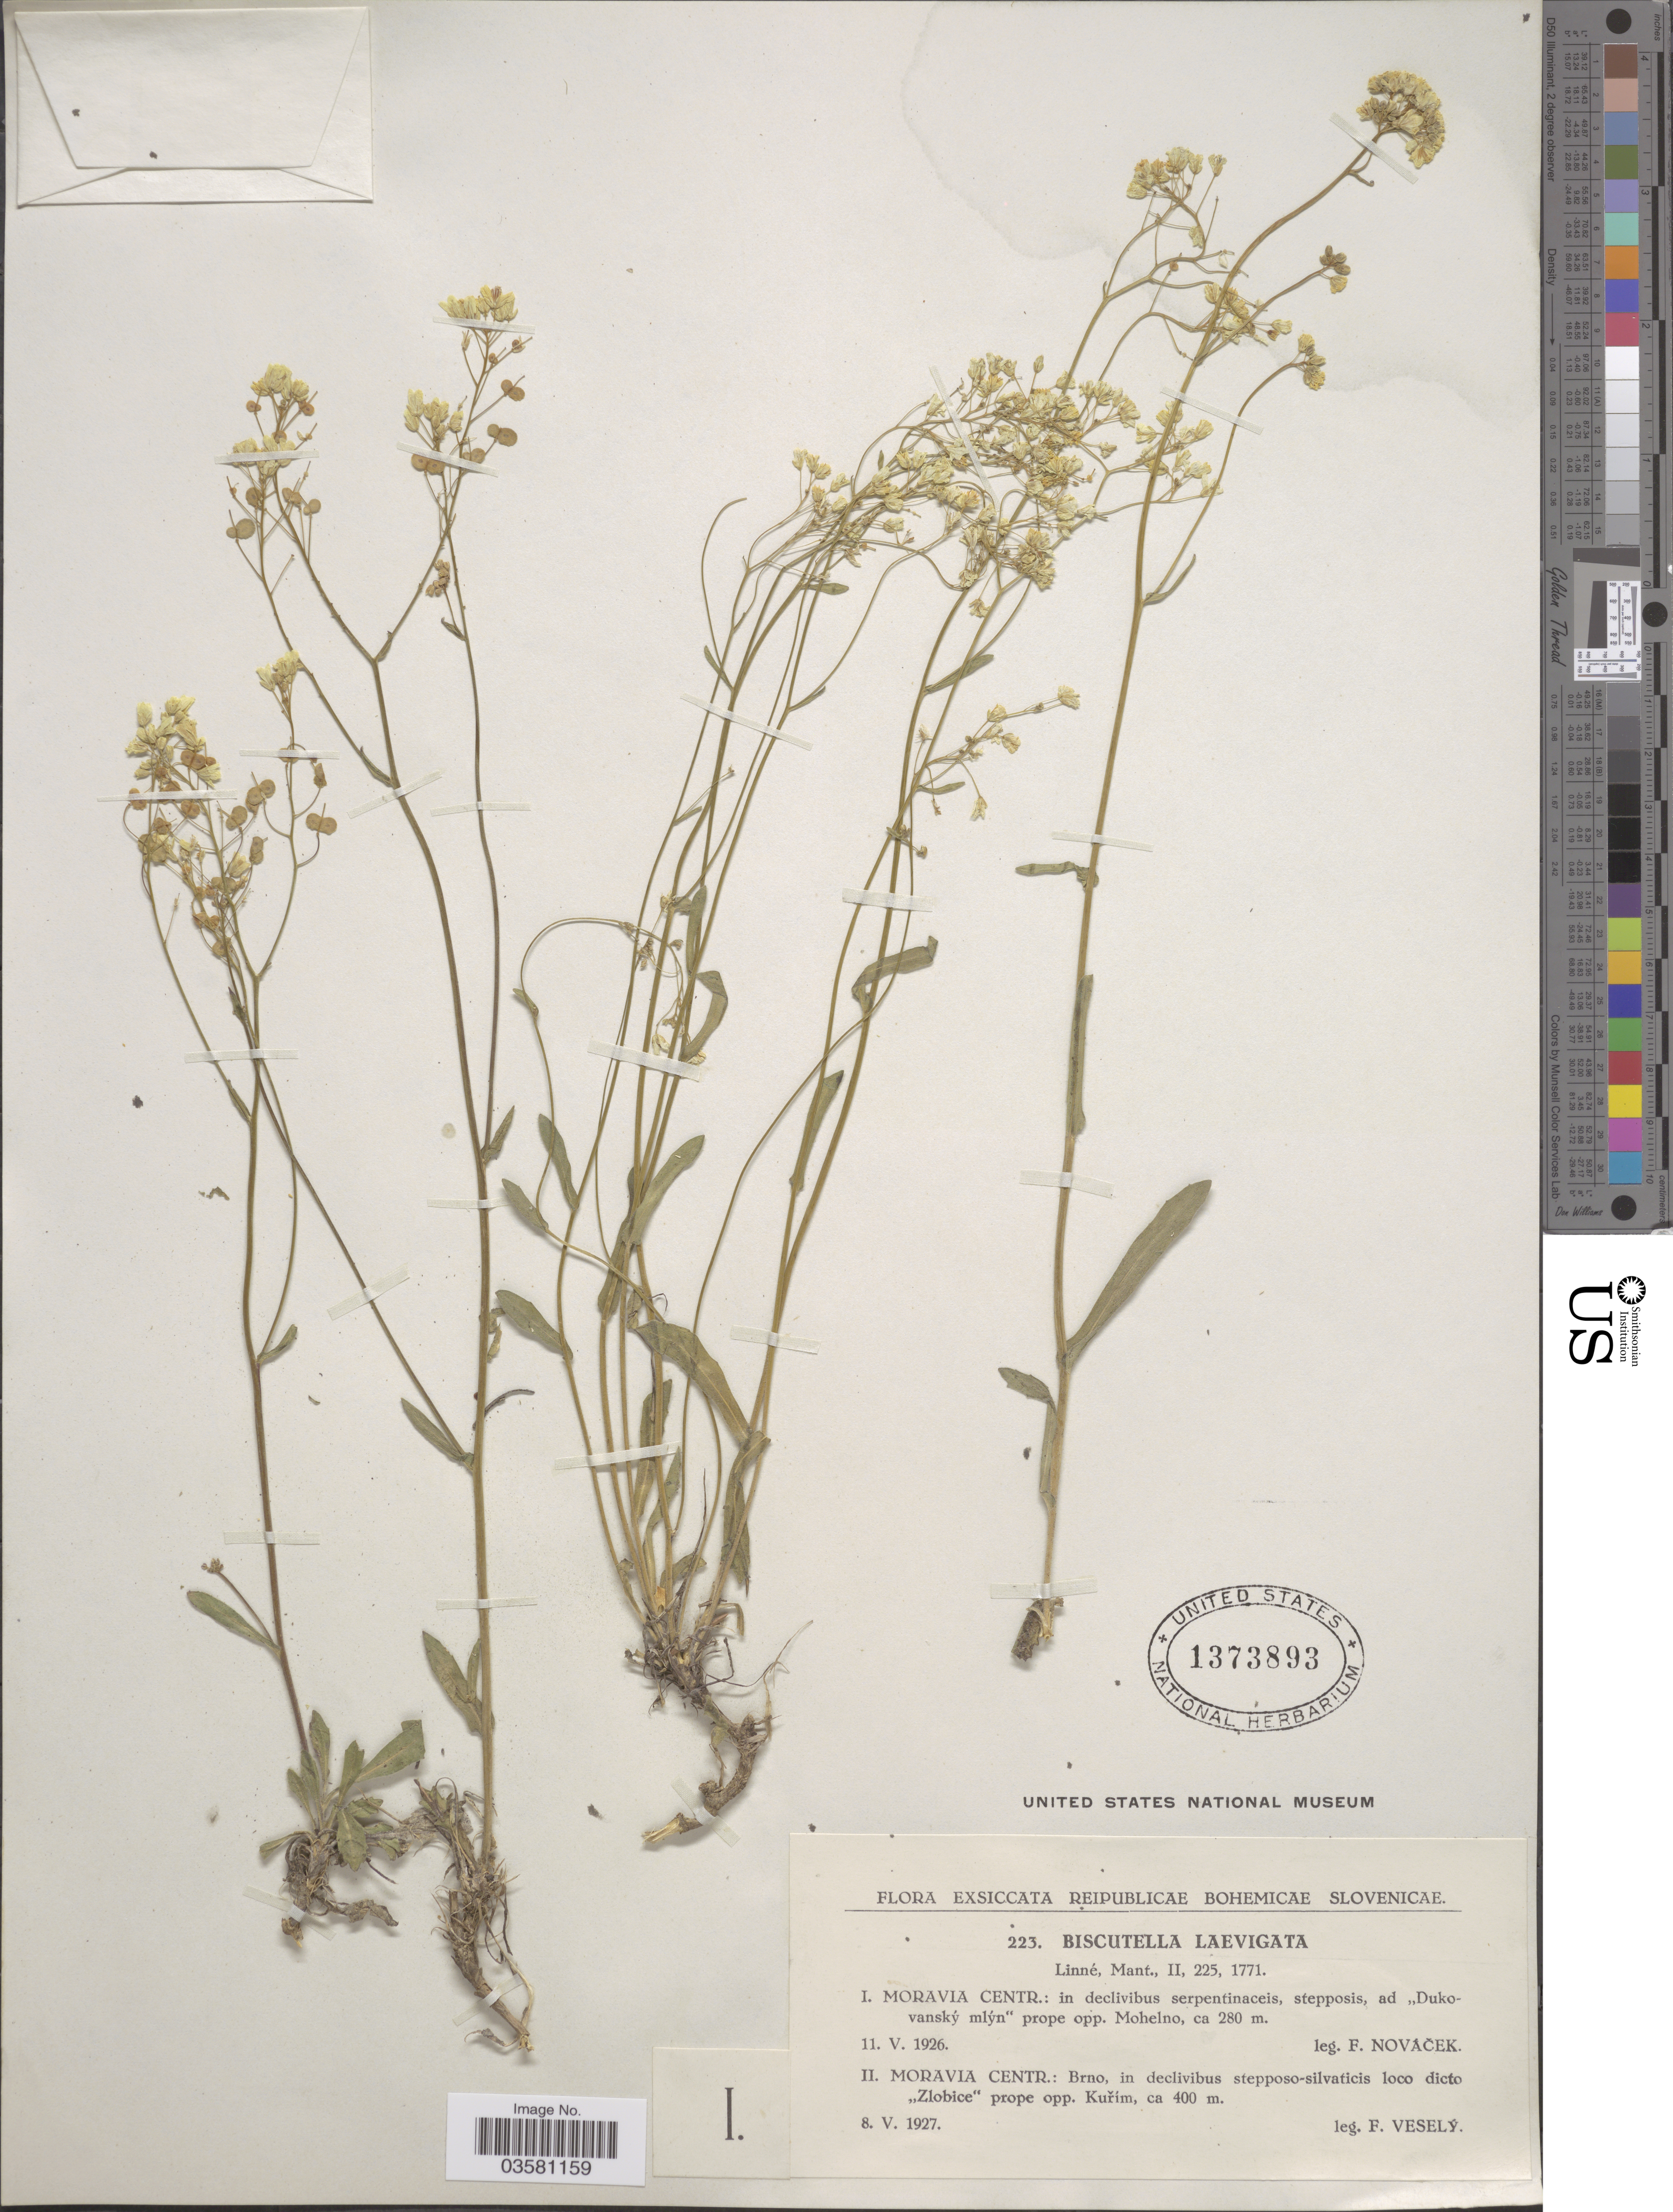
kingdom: Plantae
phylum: Tracheophyta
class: Magnoliopsida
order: Brassicales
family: Brassicaceae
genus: Biscutella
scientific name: Biscutella laevigata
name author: L.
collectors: F. Novacek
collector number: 223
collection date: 1926-05-11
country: Czechia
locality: Reupublicae Bohemicae Slovenicae. Moravia Centr.: in declivibus serpentinaceis, stepposis, ad "Duko-vanský mlýn" prope opp. Mohelno.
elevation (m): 280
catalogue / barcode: US 1373893